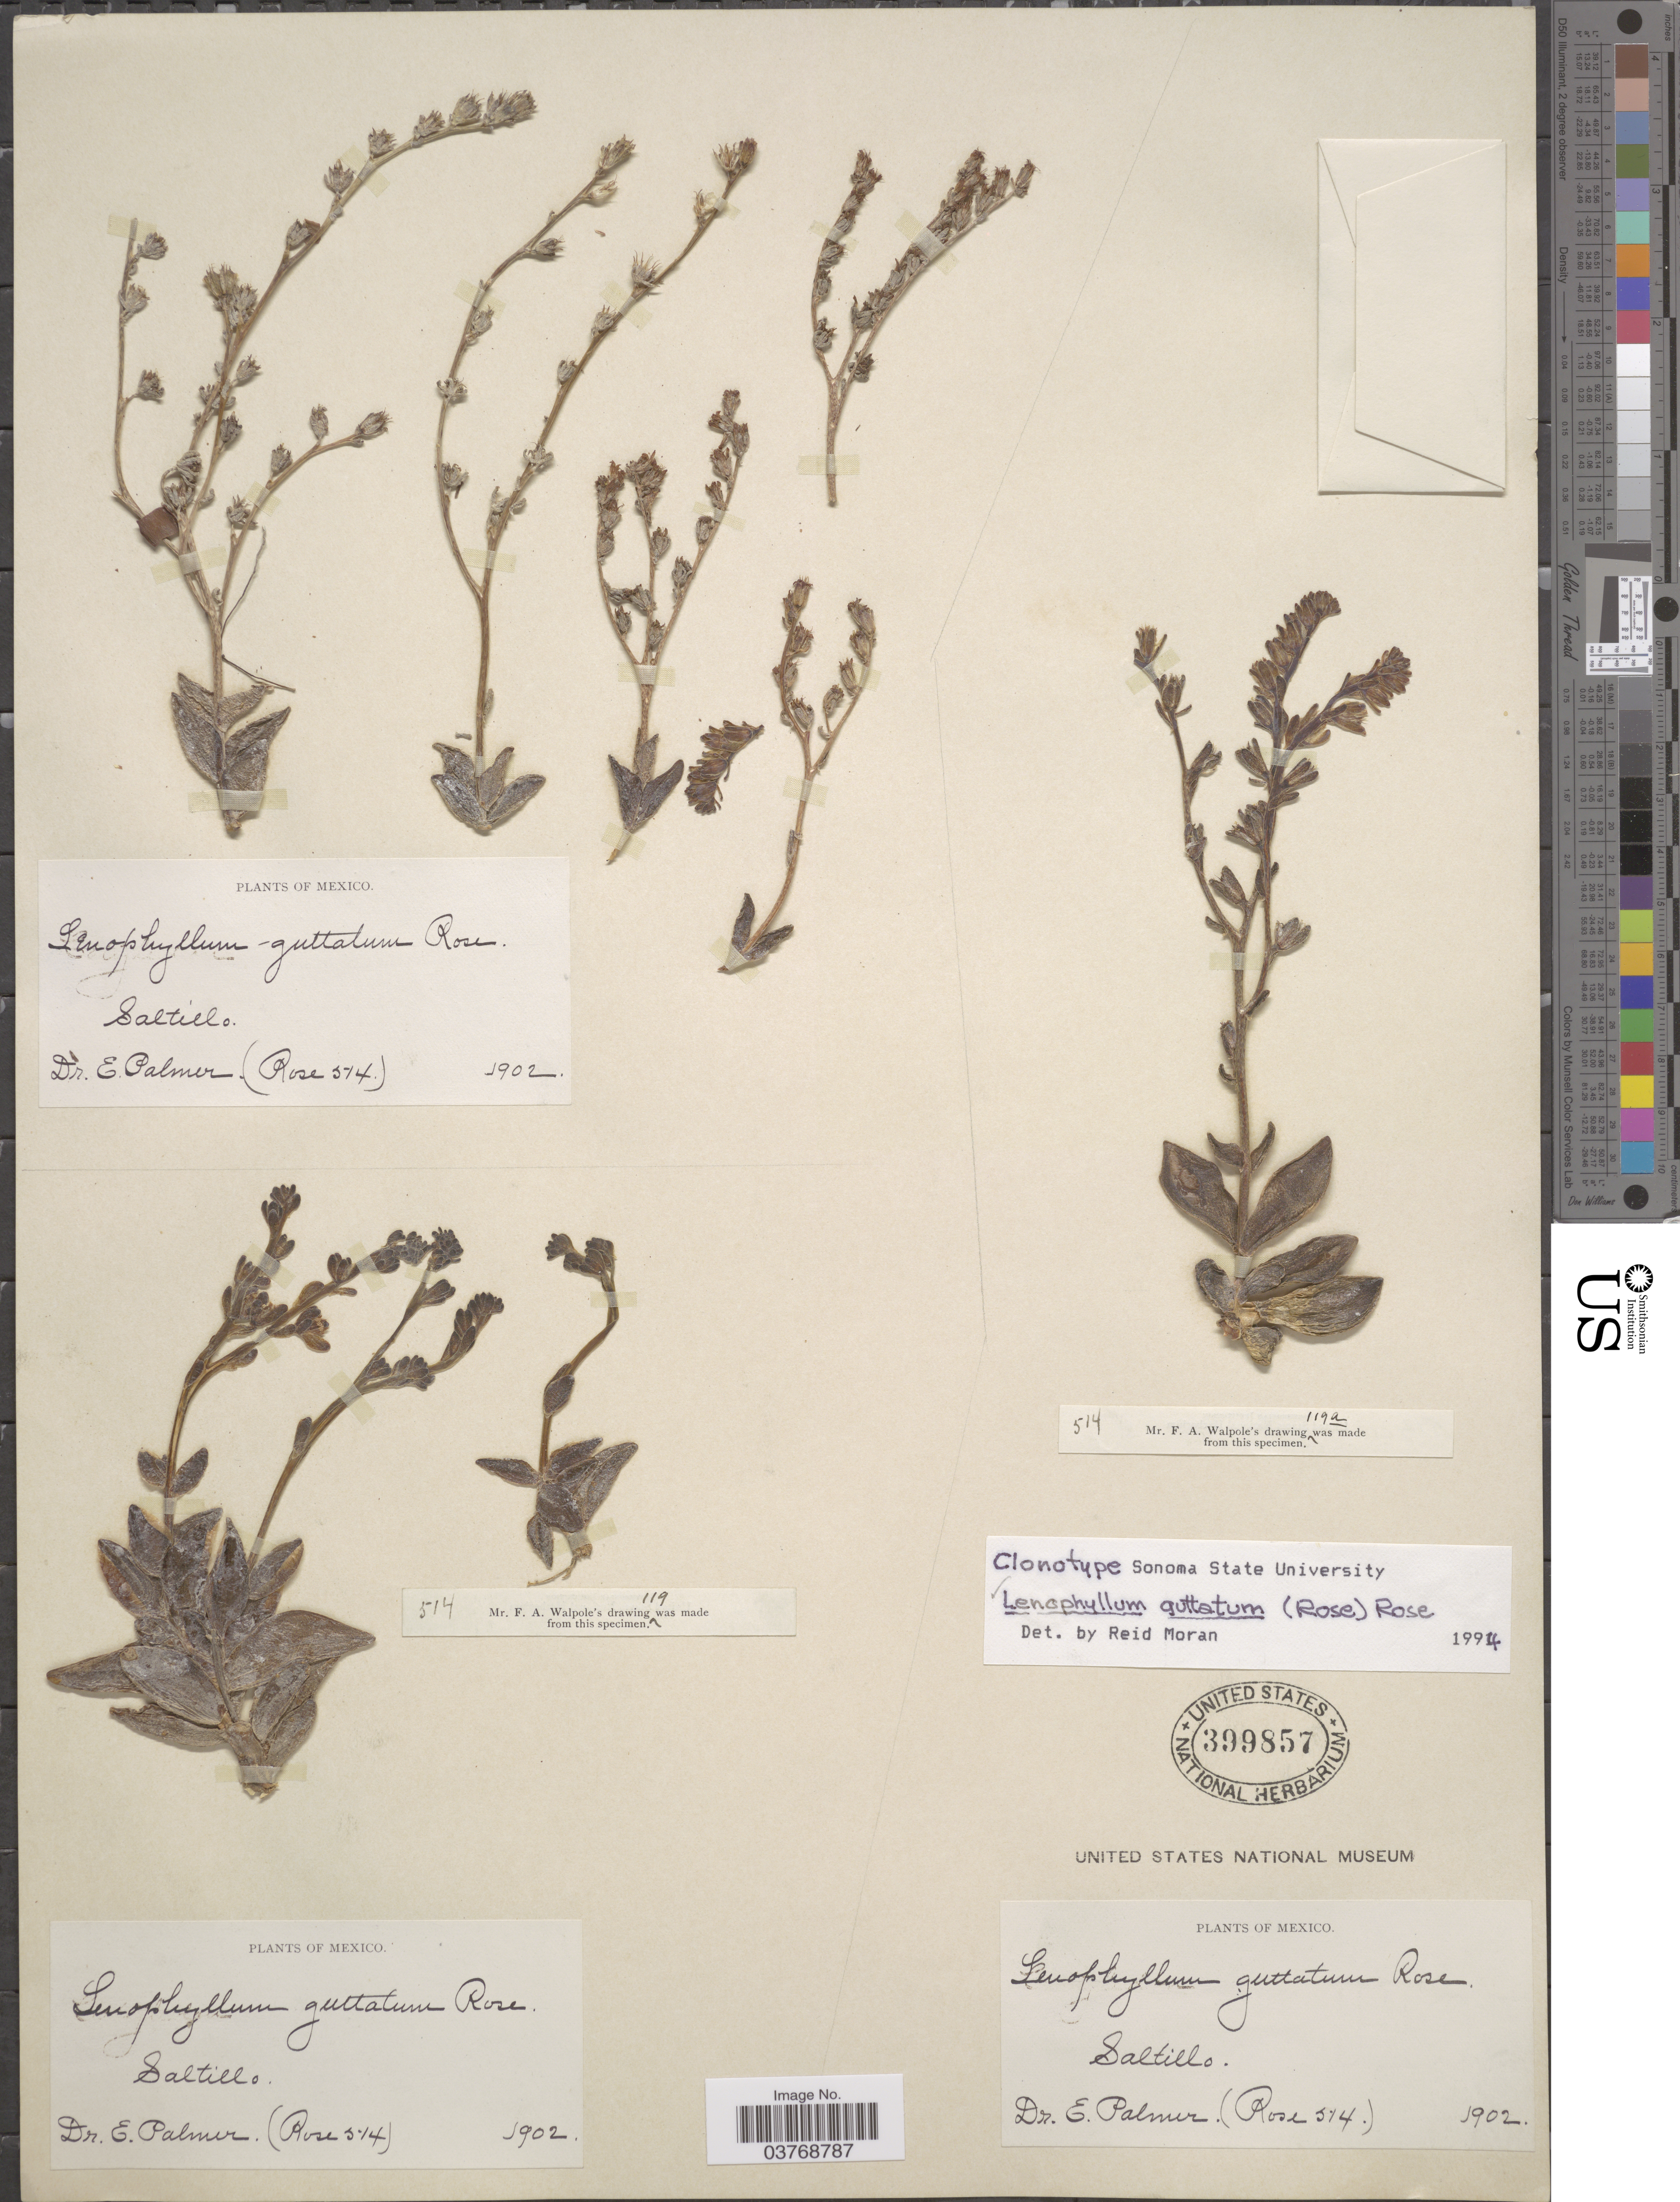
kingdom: Plantae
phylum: Tracheophyta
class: Magnoliopsida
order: Saxifragales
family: Crassulaceae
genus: Lenophyllum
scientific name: Lenophyllum guttatum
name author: (Rose) Rose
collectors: E. Palmer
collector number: Rose514?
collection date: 1902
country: Mexico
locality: Saltillo.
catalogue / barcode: US 399857